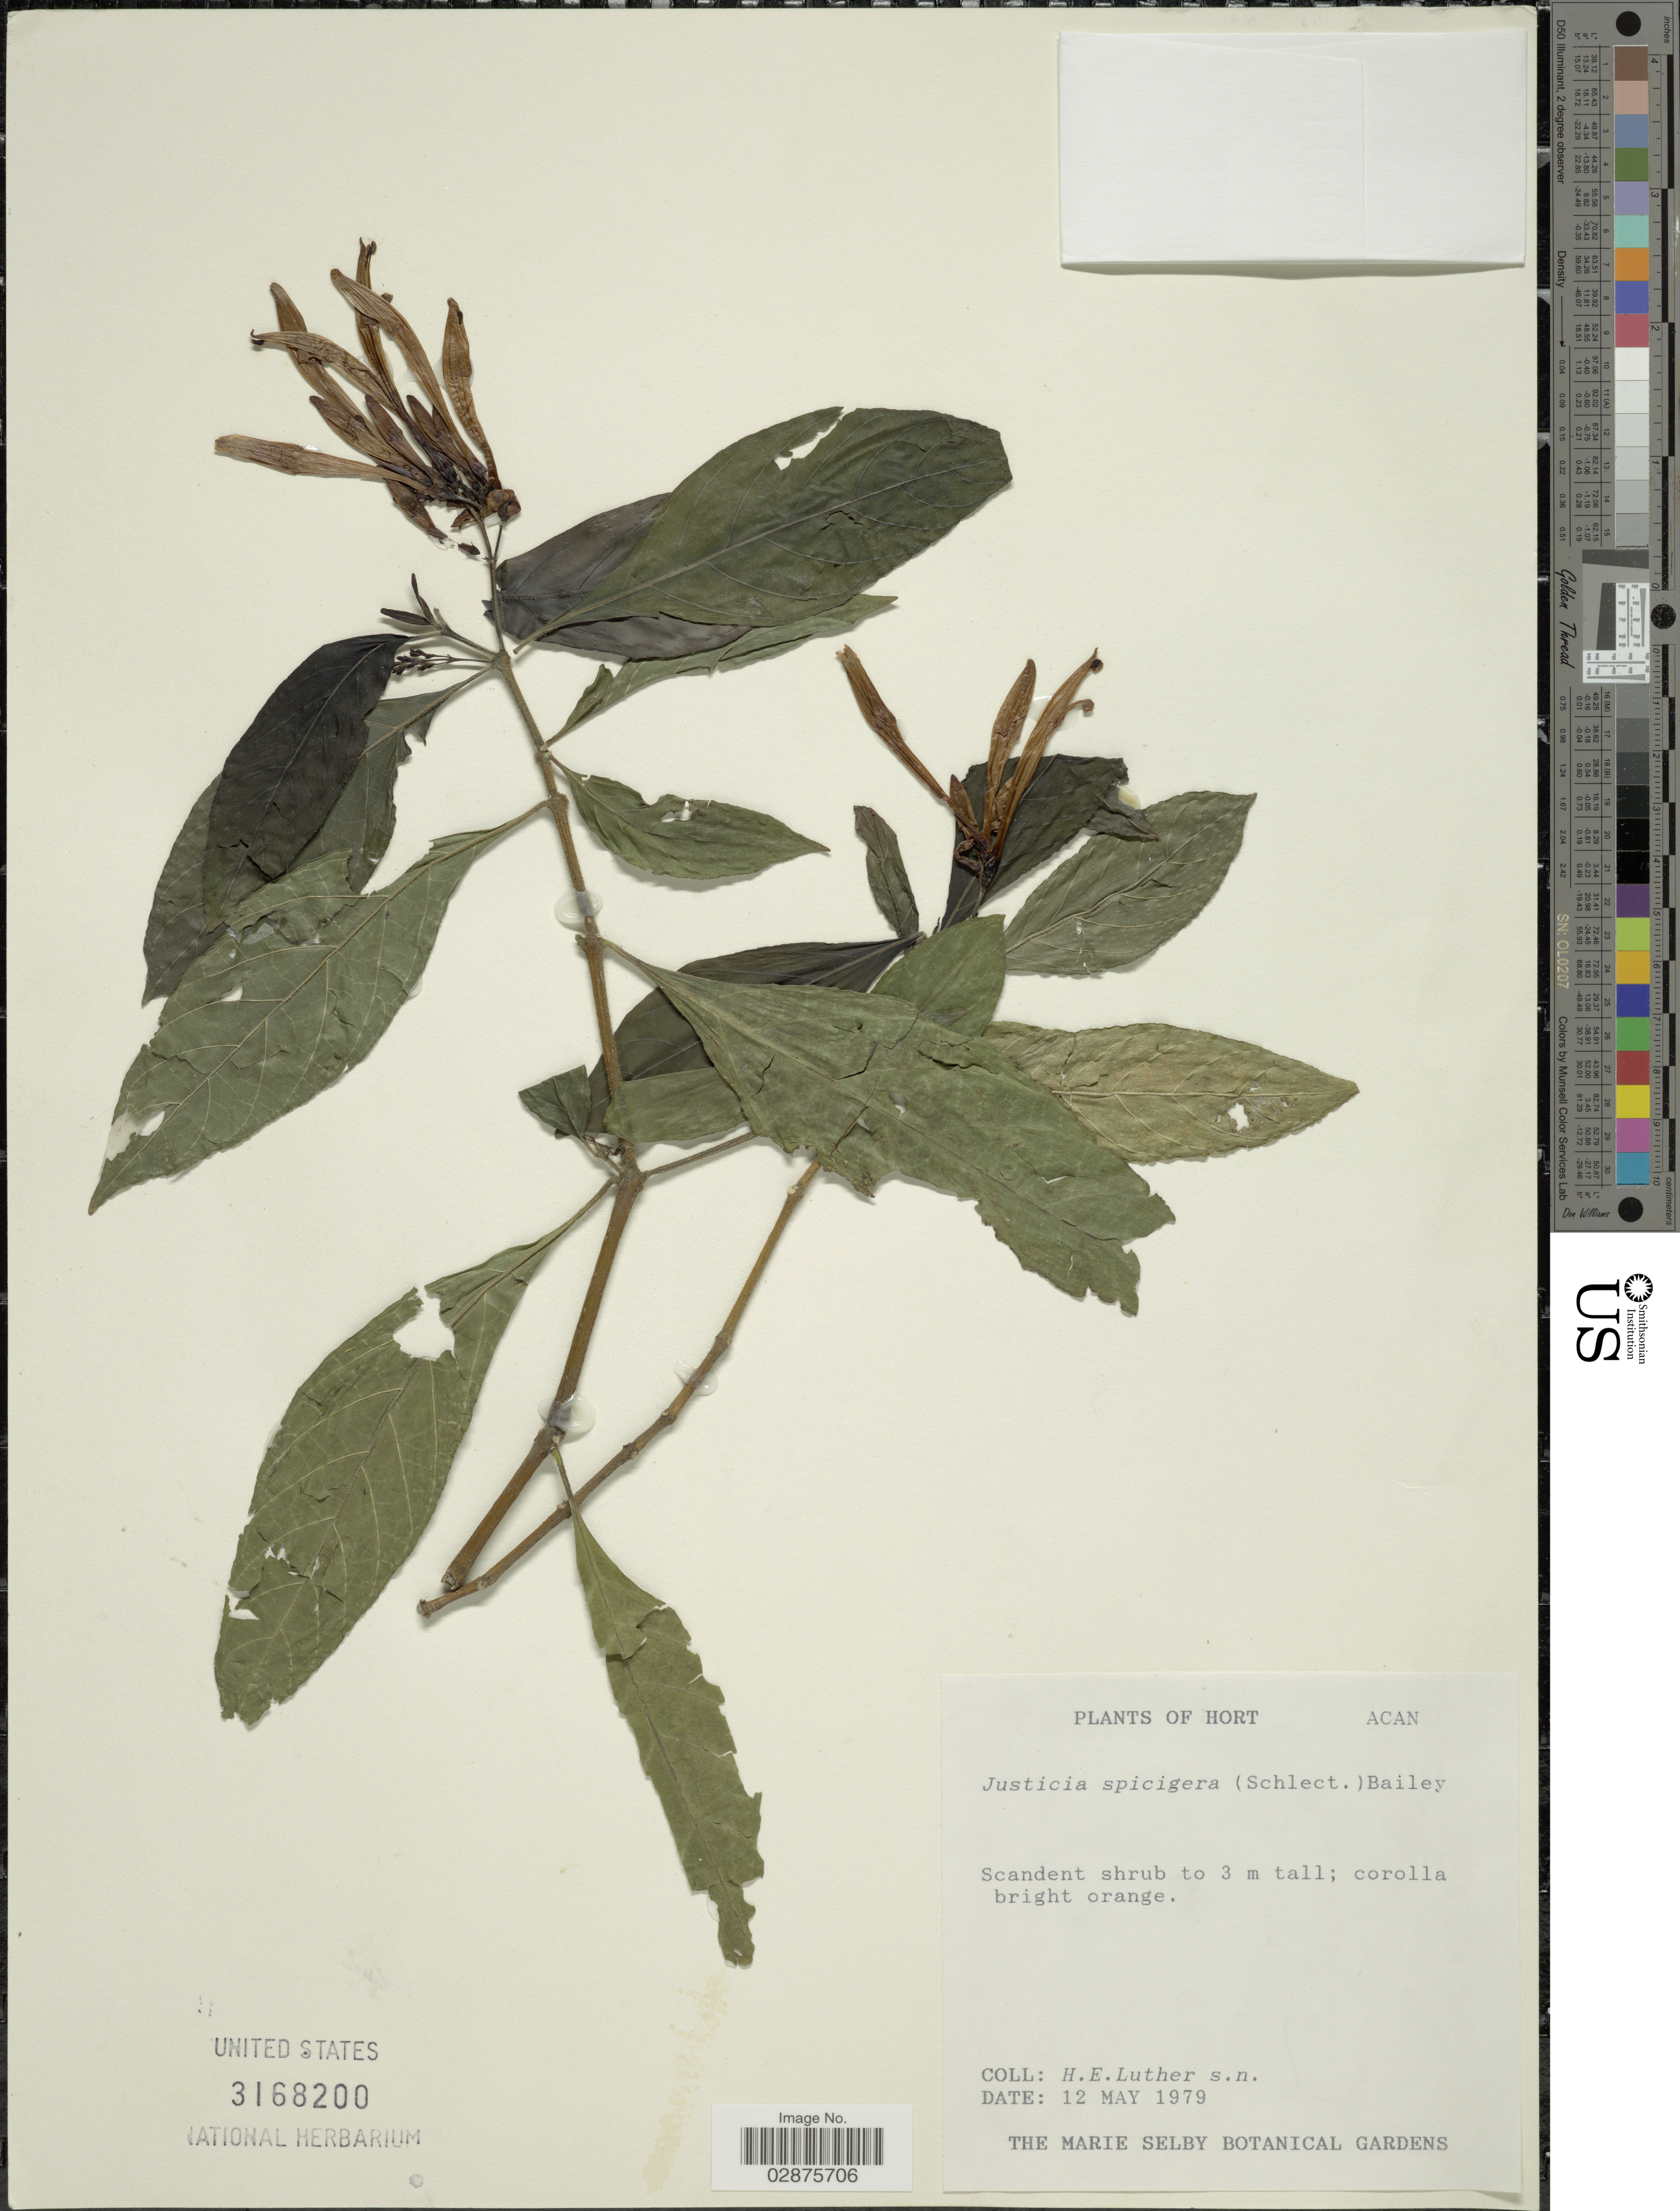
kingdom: Plantae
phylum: Tracheophyta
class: Magnoliopsida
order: Lamiales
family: Acanthaceae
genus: Justicia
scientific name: Justicia spicigera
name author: Schltdl.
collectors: Hans E. Luther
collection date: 1979-05-12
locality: Hort. [unsure placement]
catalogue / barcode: US 3168200